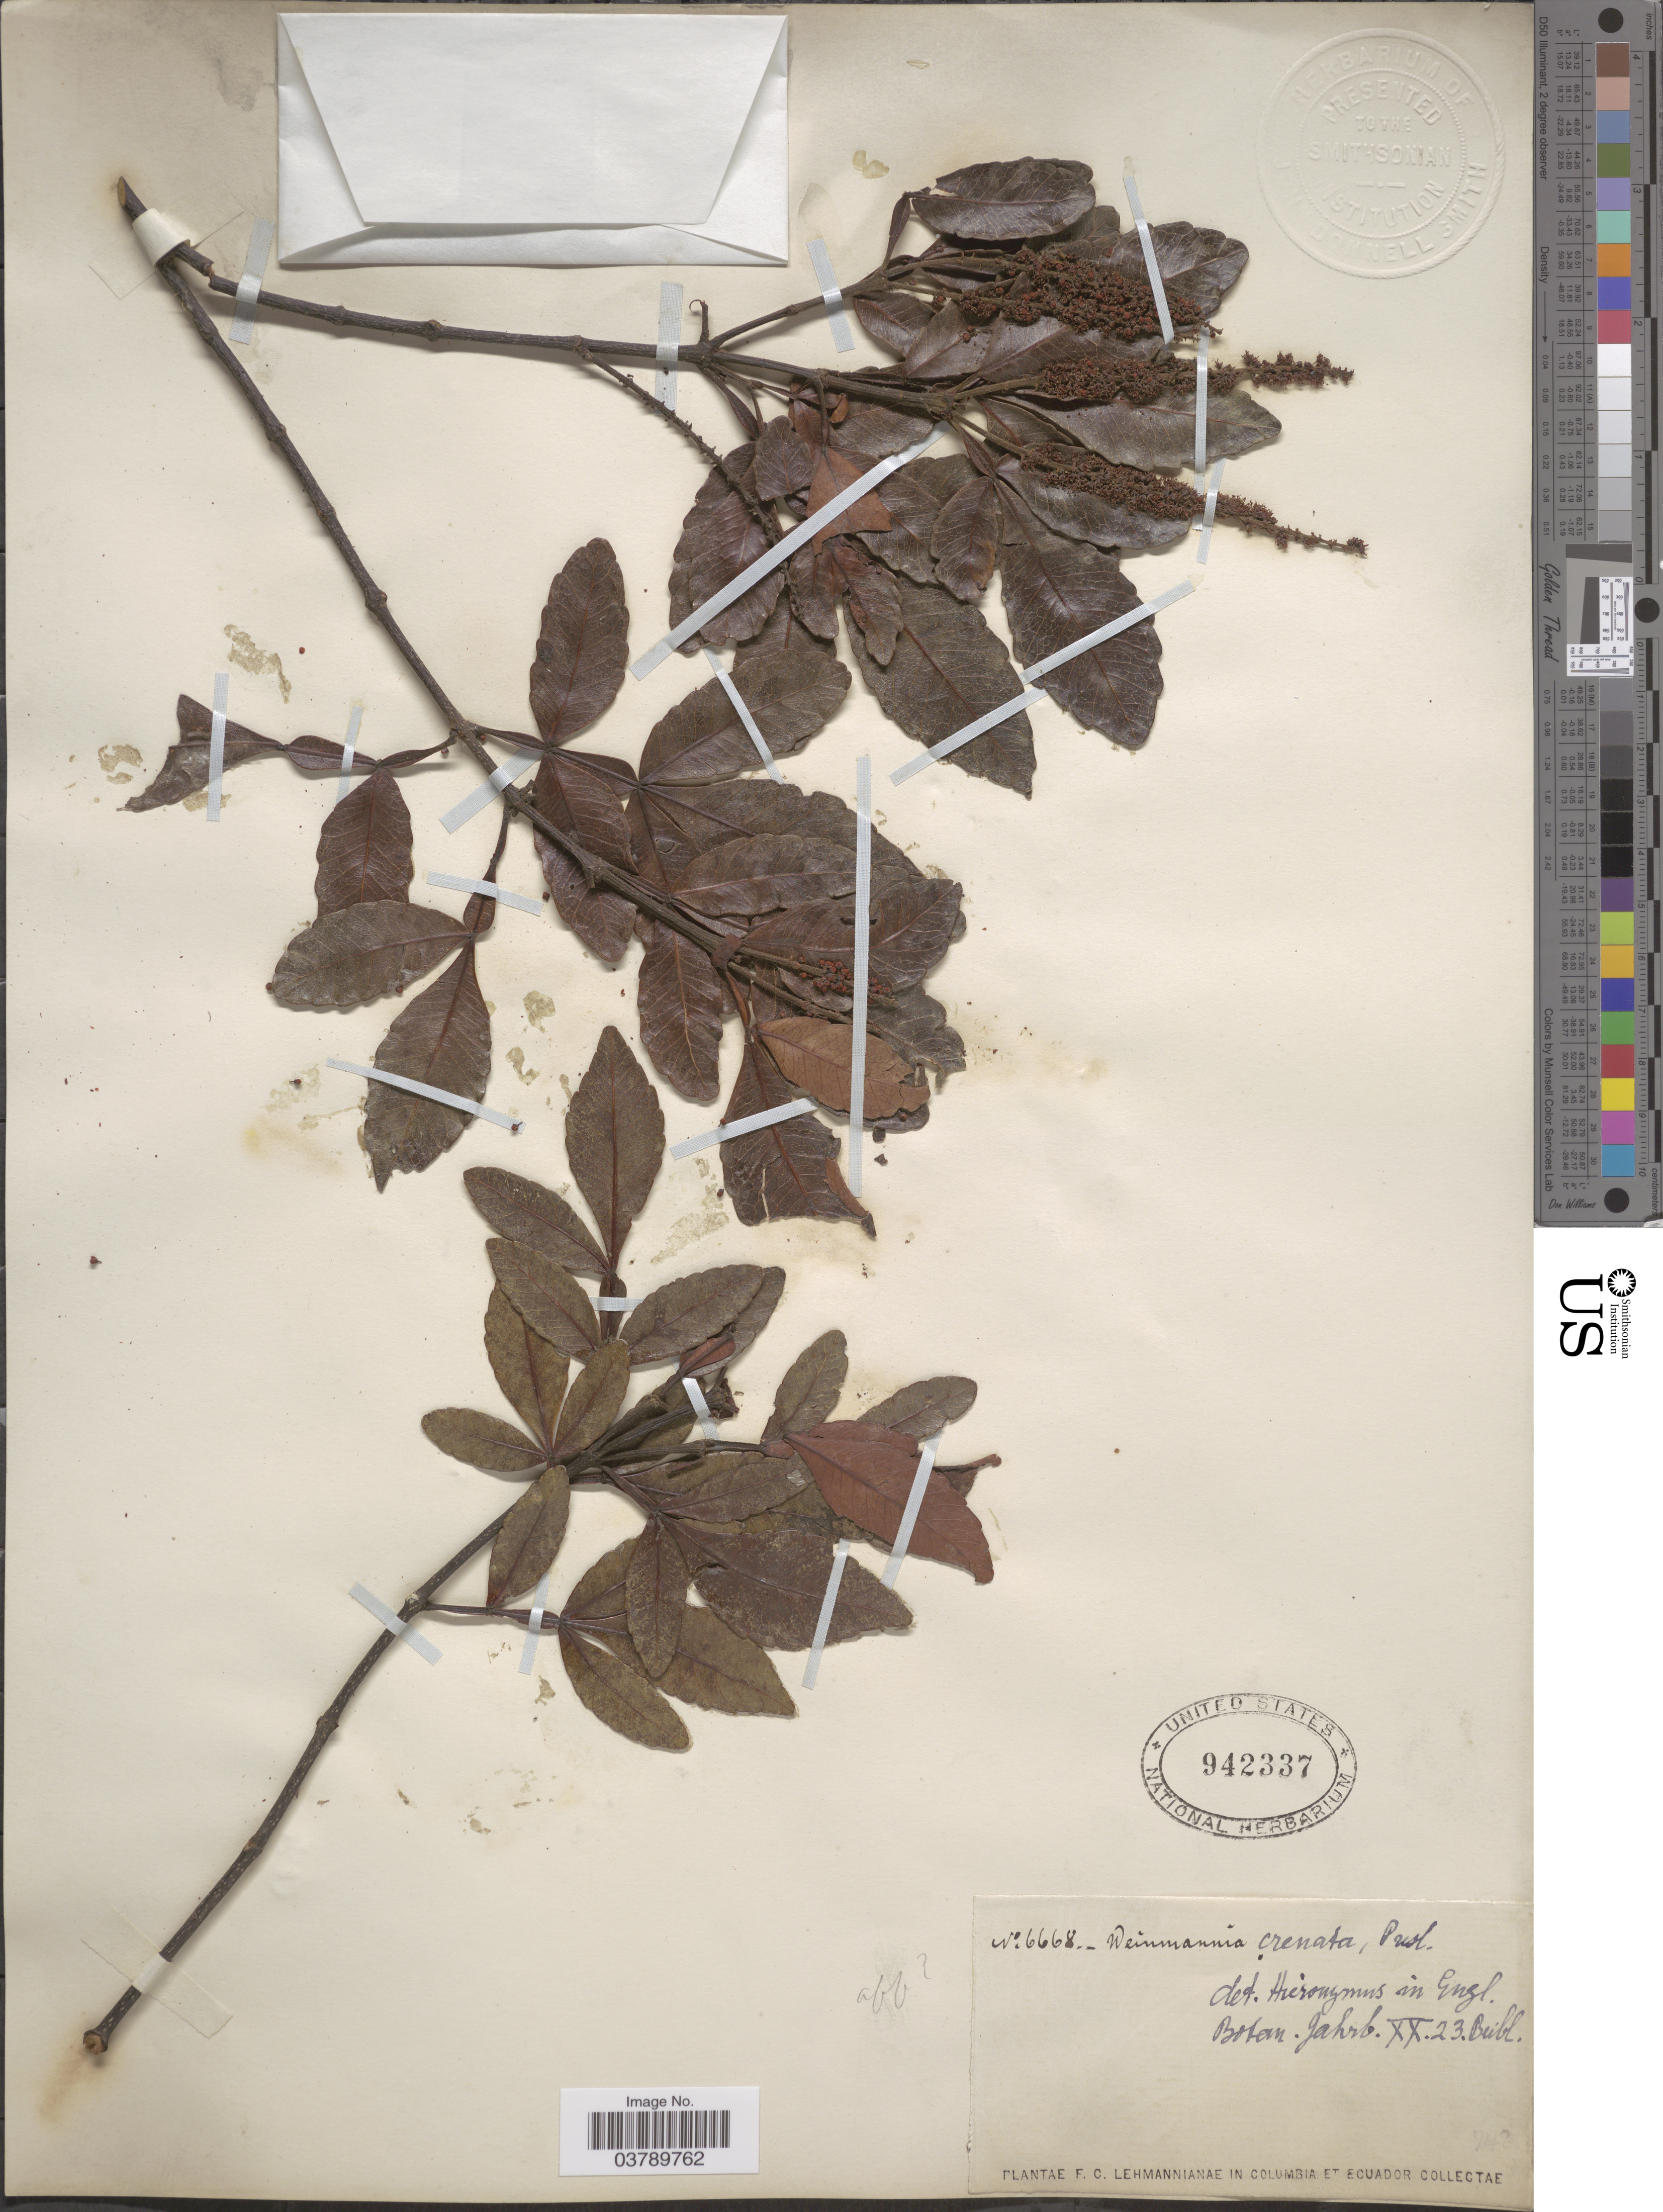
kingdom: Plantae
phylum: Tracheophyta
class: Magnoliopsida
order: Oxalidales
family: Cunoniaceae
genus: Weinmannia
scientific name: Weinmannia sorbifolia var. crenata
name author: Kunth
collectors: F. C. Lehmann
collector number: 6668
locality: Columbia et Ecuador.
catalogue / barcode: US 942337